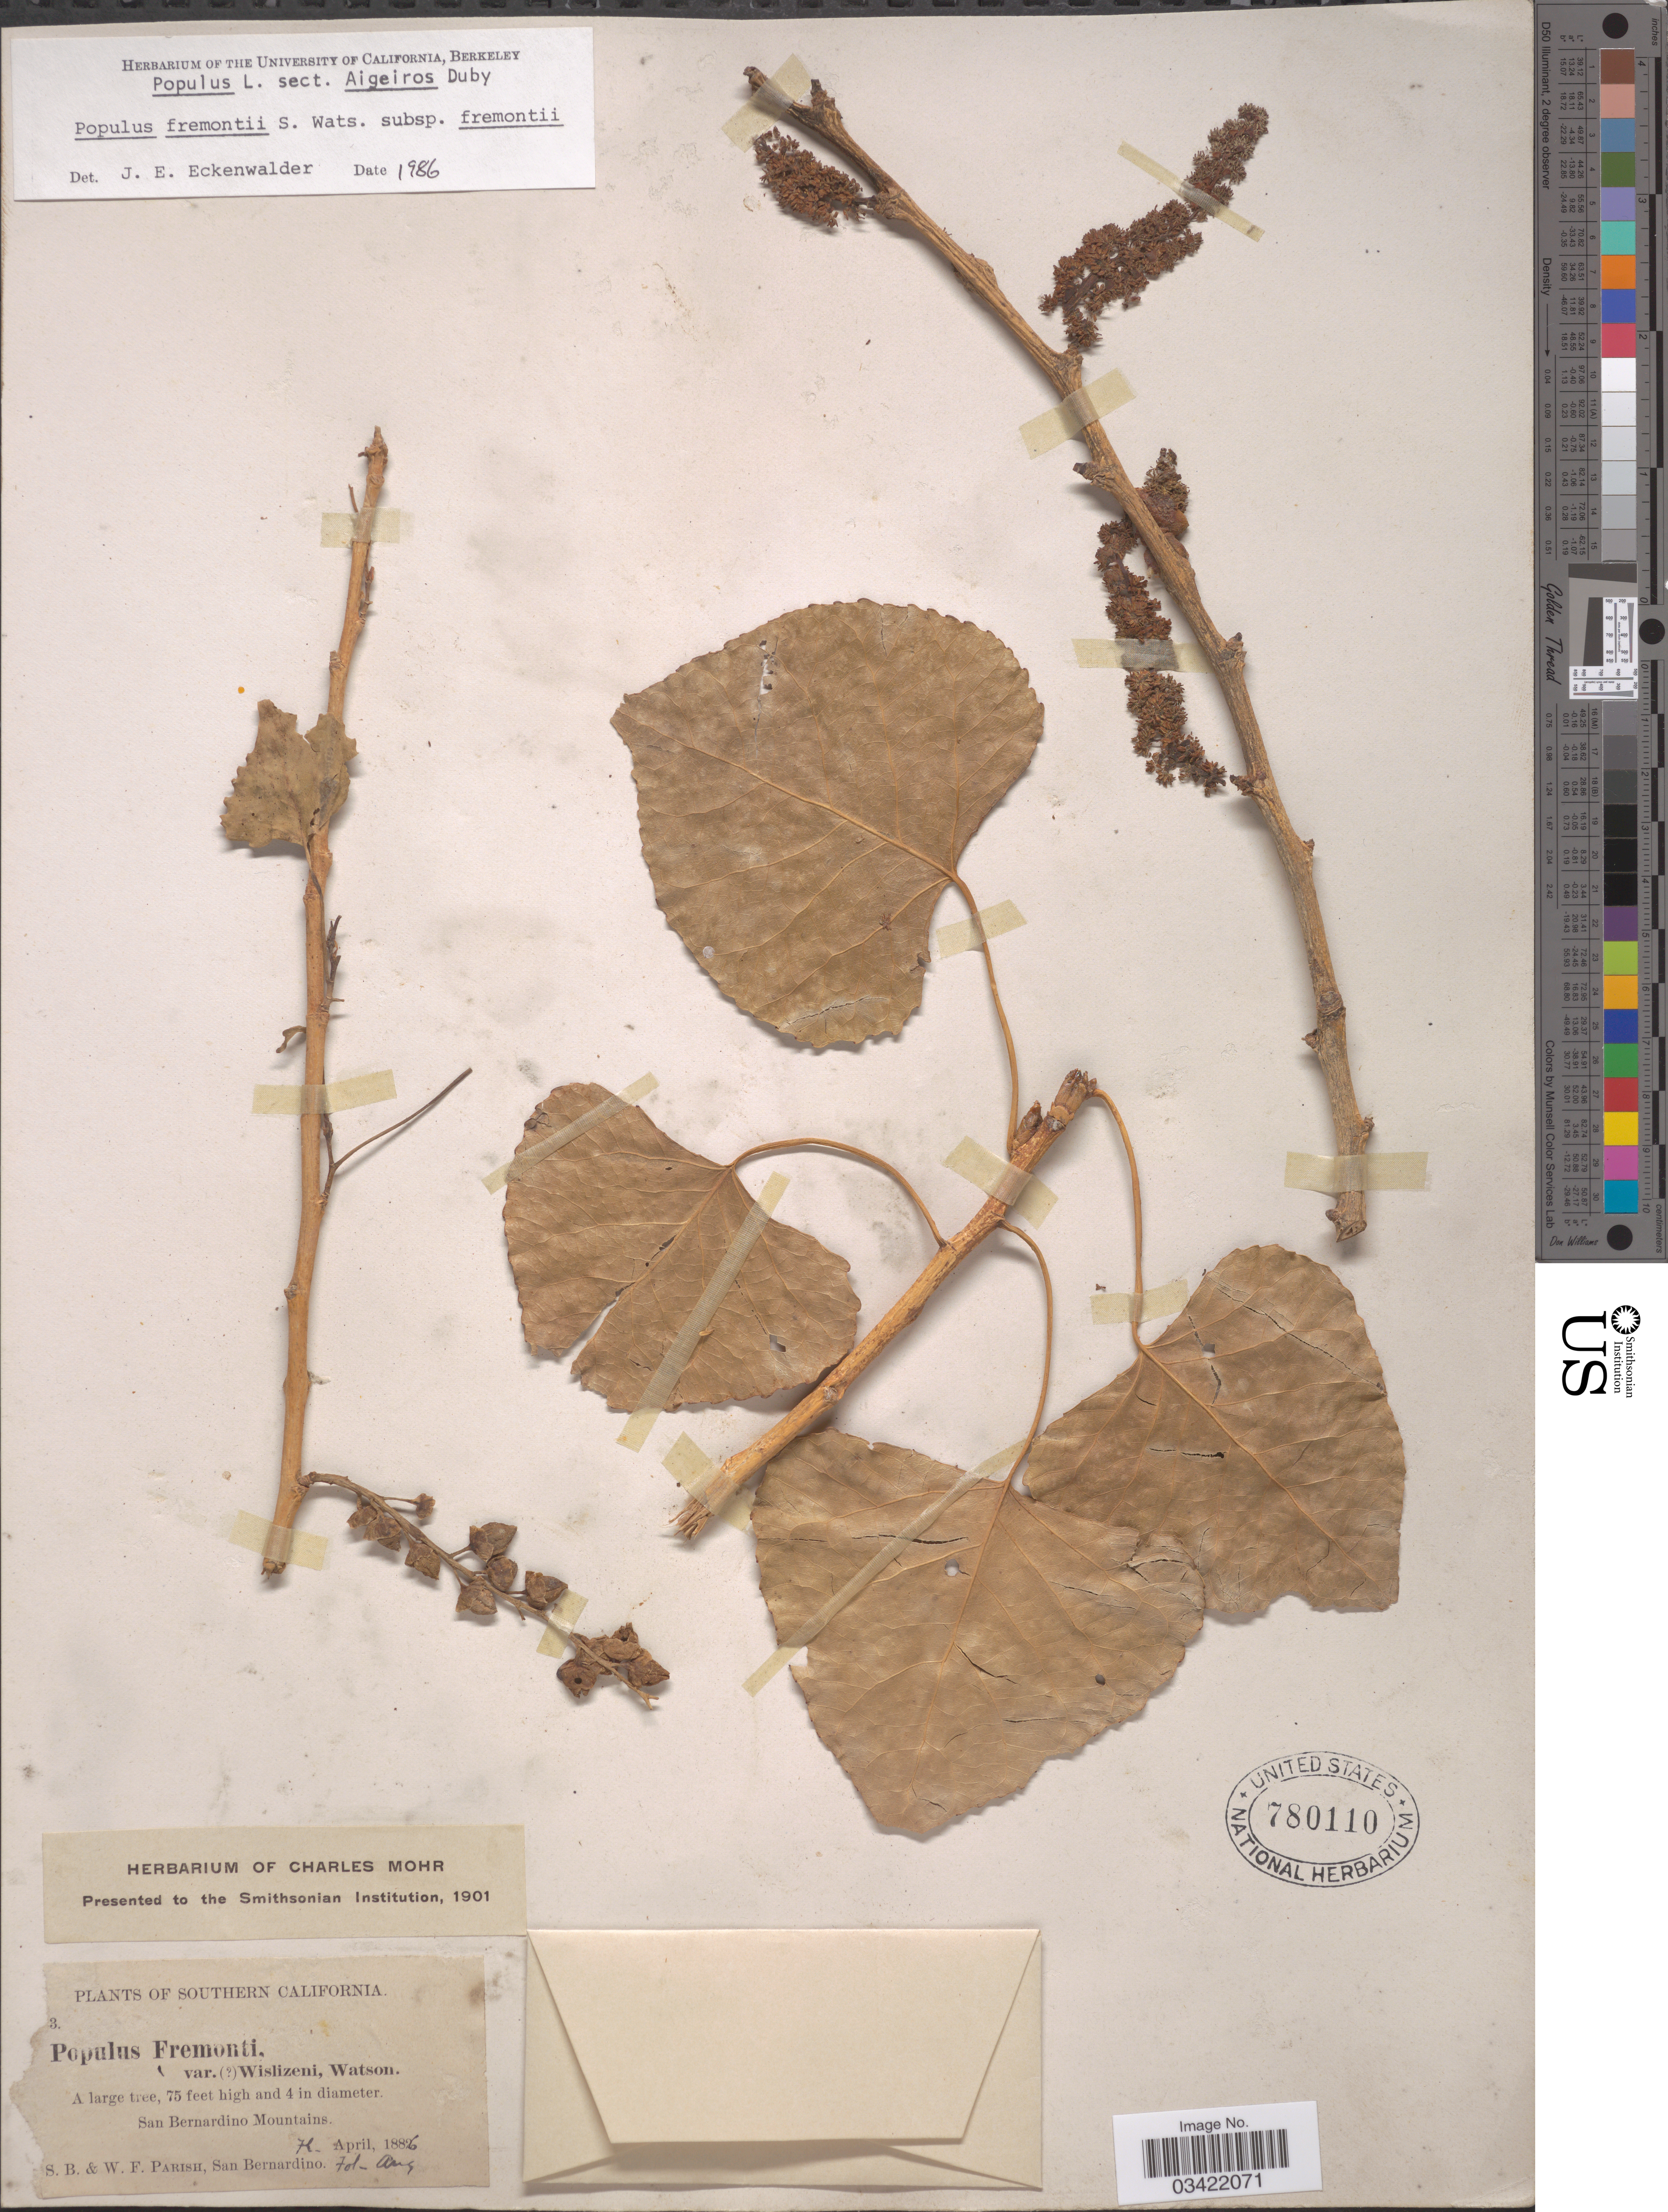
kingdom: Plantae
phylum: Tracheophyta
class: Magnoliopsida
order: Malpighiales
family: Salicaceae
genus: Populus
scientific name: Populus fremontii subsp. fremontii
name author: S. Watson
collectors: S. B. Parish & W. F. Parish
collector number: !3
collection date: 1886-04/1886-08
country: United States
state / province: California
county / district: San Bernardino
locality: Southern California. San Bernardino Mountains.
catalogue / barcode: US 780110